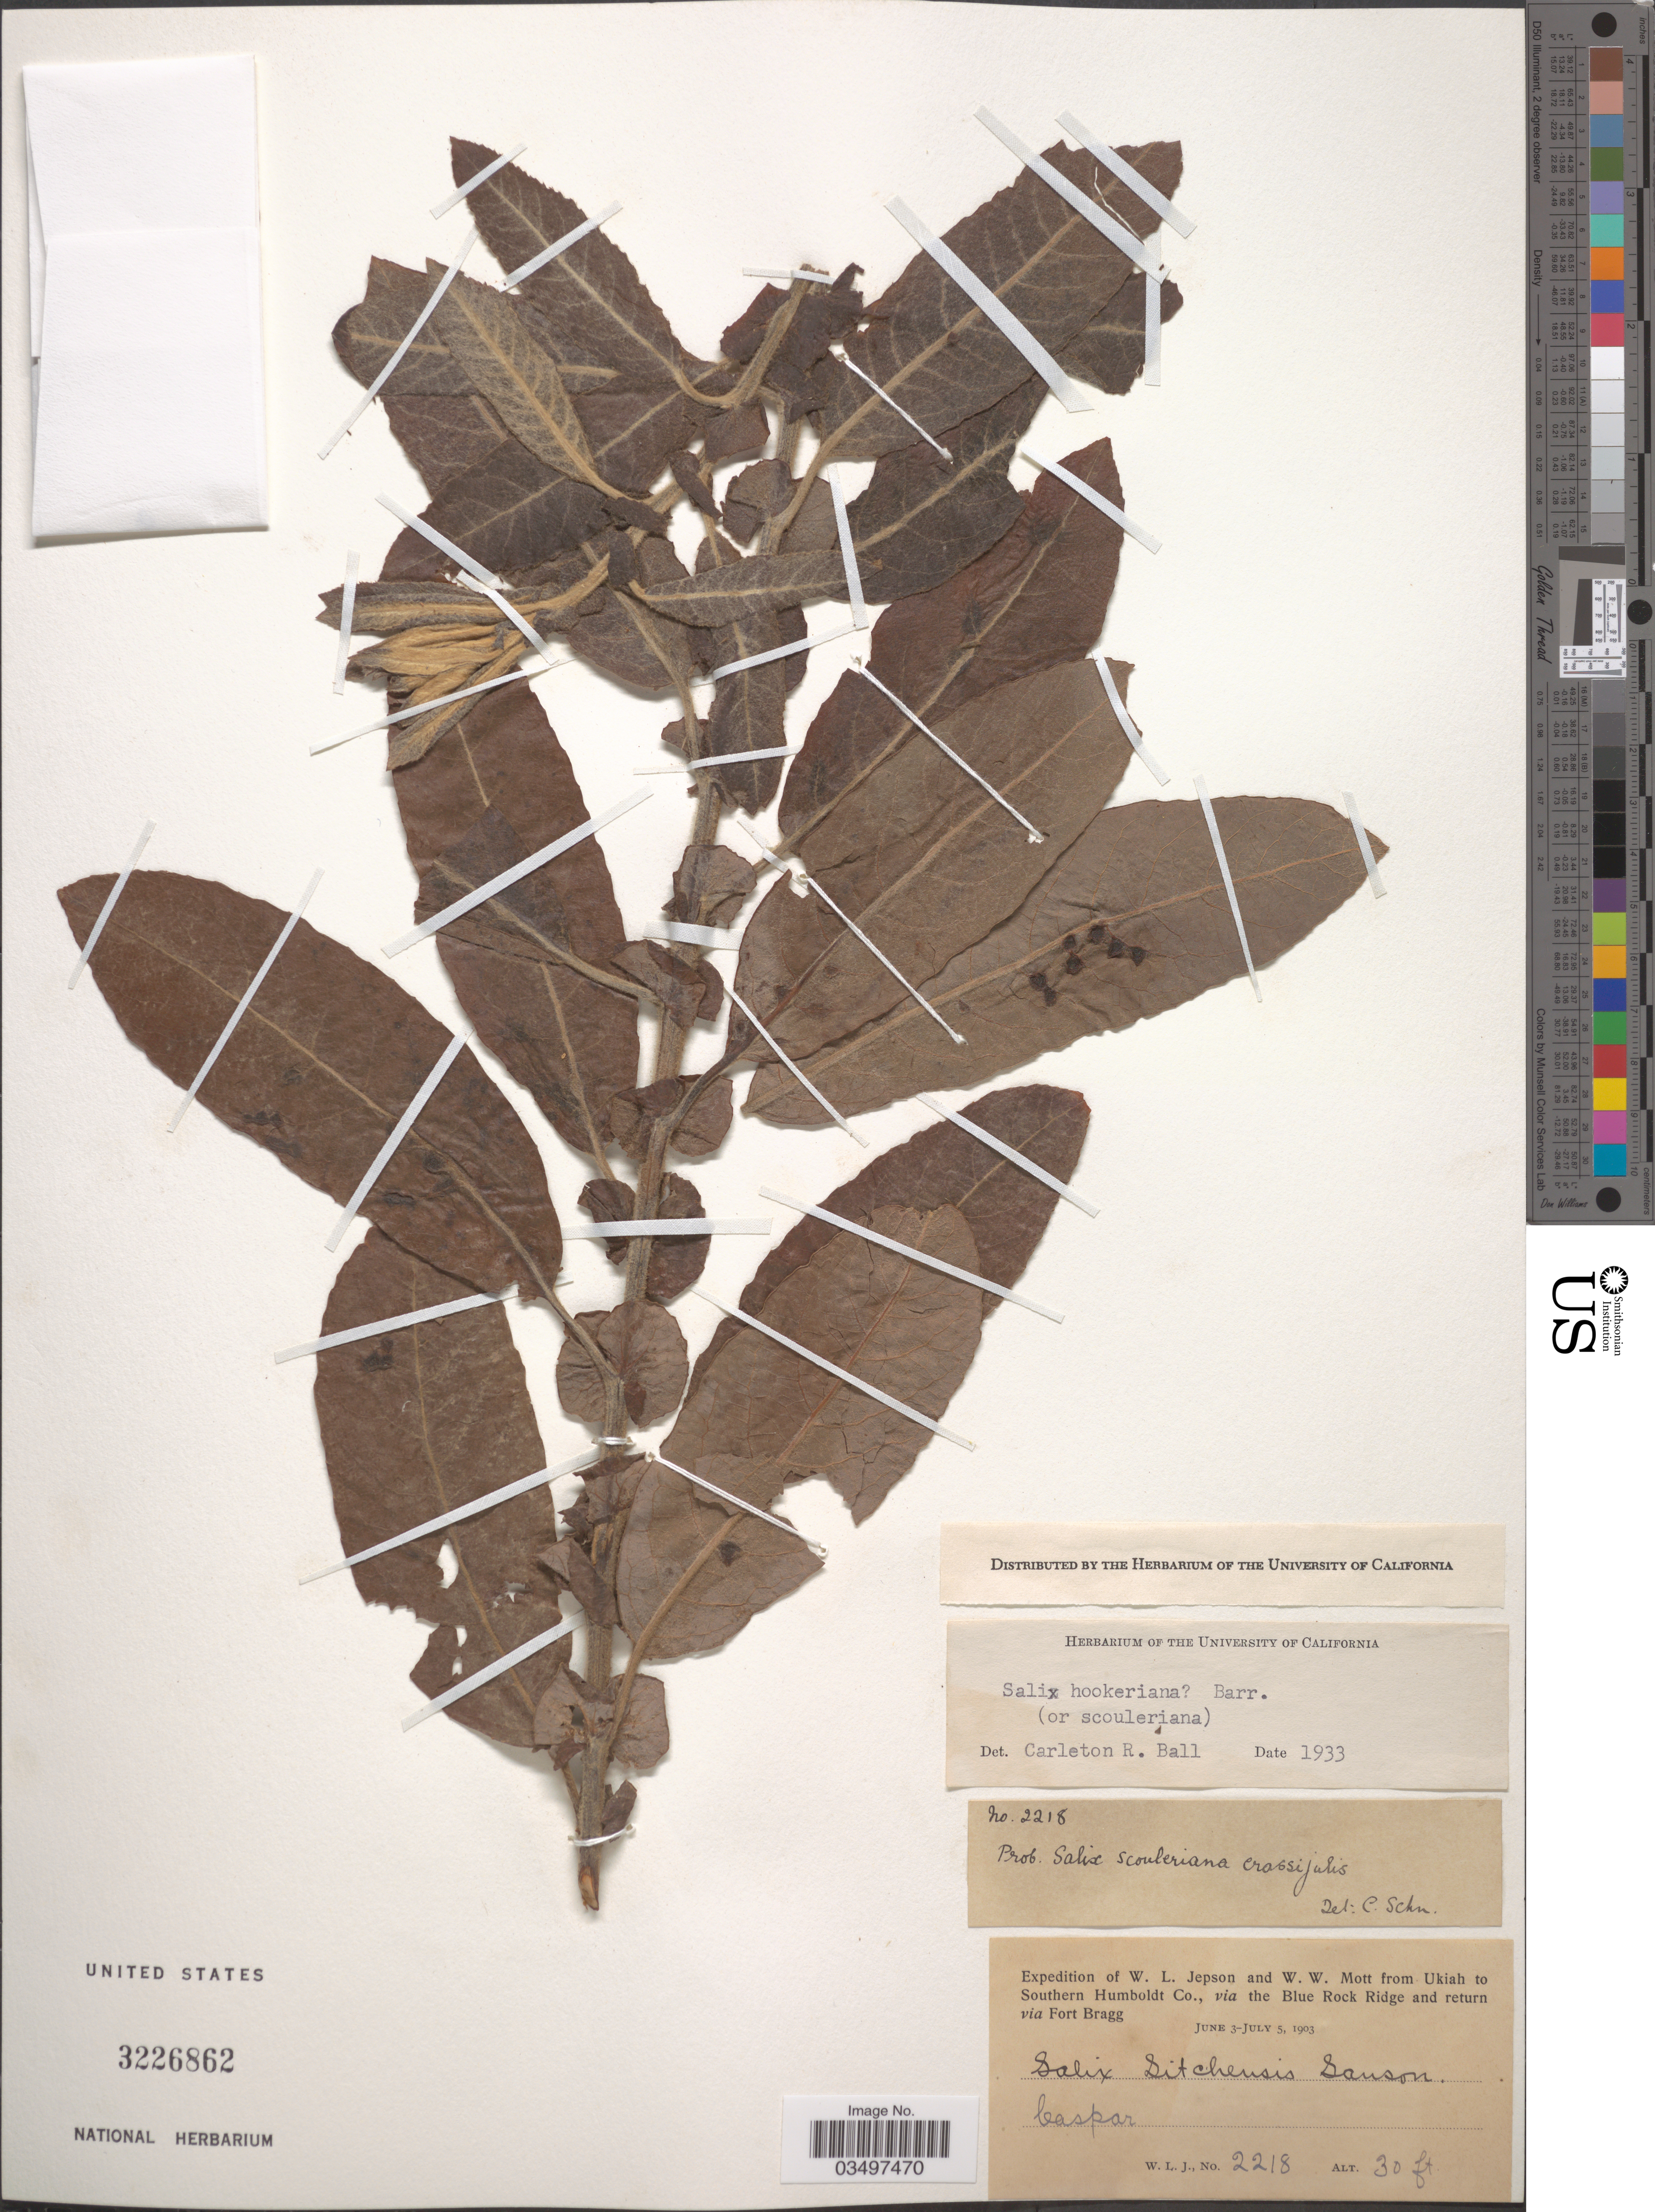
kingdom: Plantae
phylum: Tracheophyta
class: Magnoliopsida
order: Malpighiales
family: Salicaceae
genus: Salix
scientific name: Salix hookeriana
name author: Barratt ex Hook.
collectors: W. L. Jepson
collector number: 2218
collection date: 1903-06-03/1903-07-05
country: United States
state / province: California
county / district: Humboldt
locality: From Ukiah to Southern Humboldt Co., via the Blue Rock Ridge and return via Fort Bragg. Caspar.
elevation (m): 9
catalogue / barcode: US 3226862